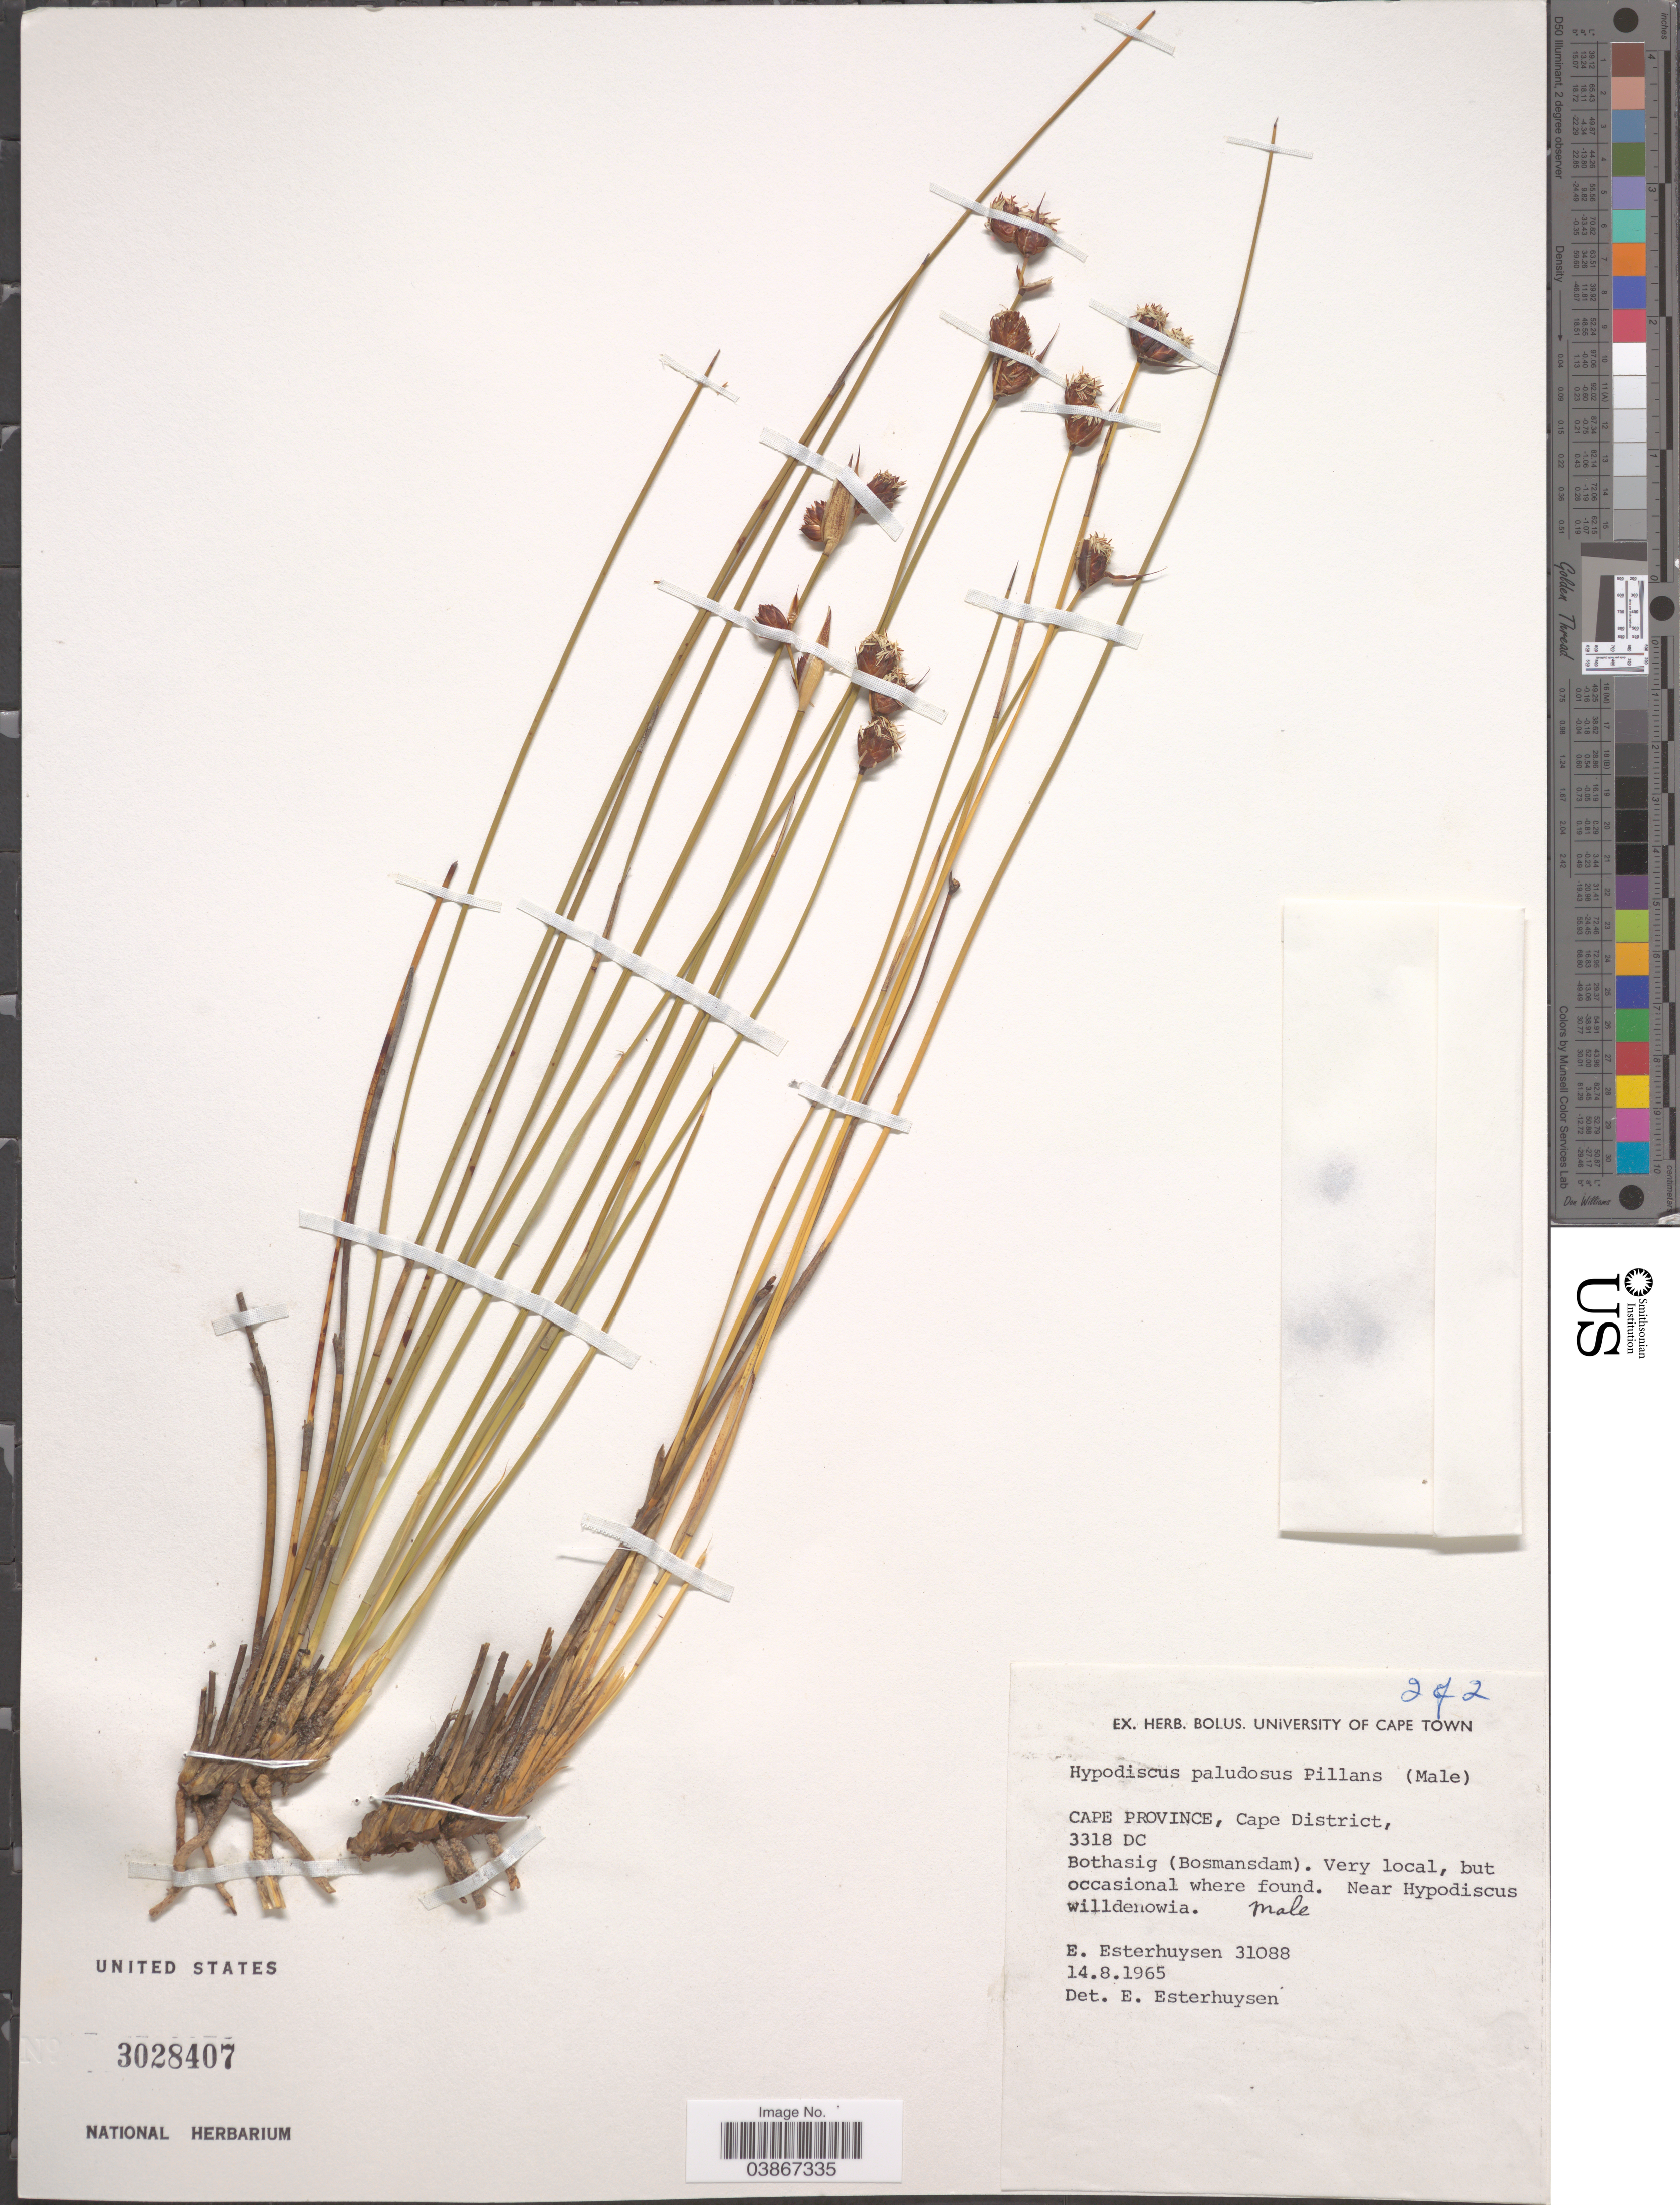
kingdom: Plantae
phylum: Tracheophyta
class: Liliopsida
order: Poales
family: Restionaceae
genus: Hypodiscus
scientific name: Hypodiscus paludosus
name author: Pillans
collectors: E. E. Esterhuysen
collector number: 31088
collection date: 1965-08-14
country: South Africa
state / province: Western Cape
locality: Cape District, 3318 DC. Bothasig (Bosmansdam).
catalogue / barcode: US 3028407